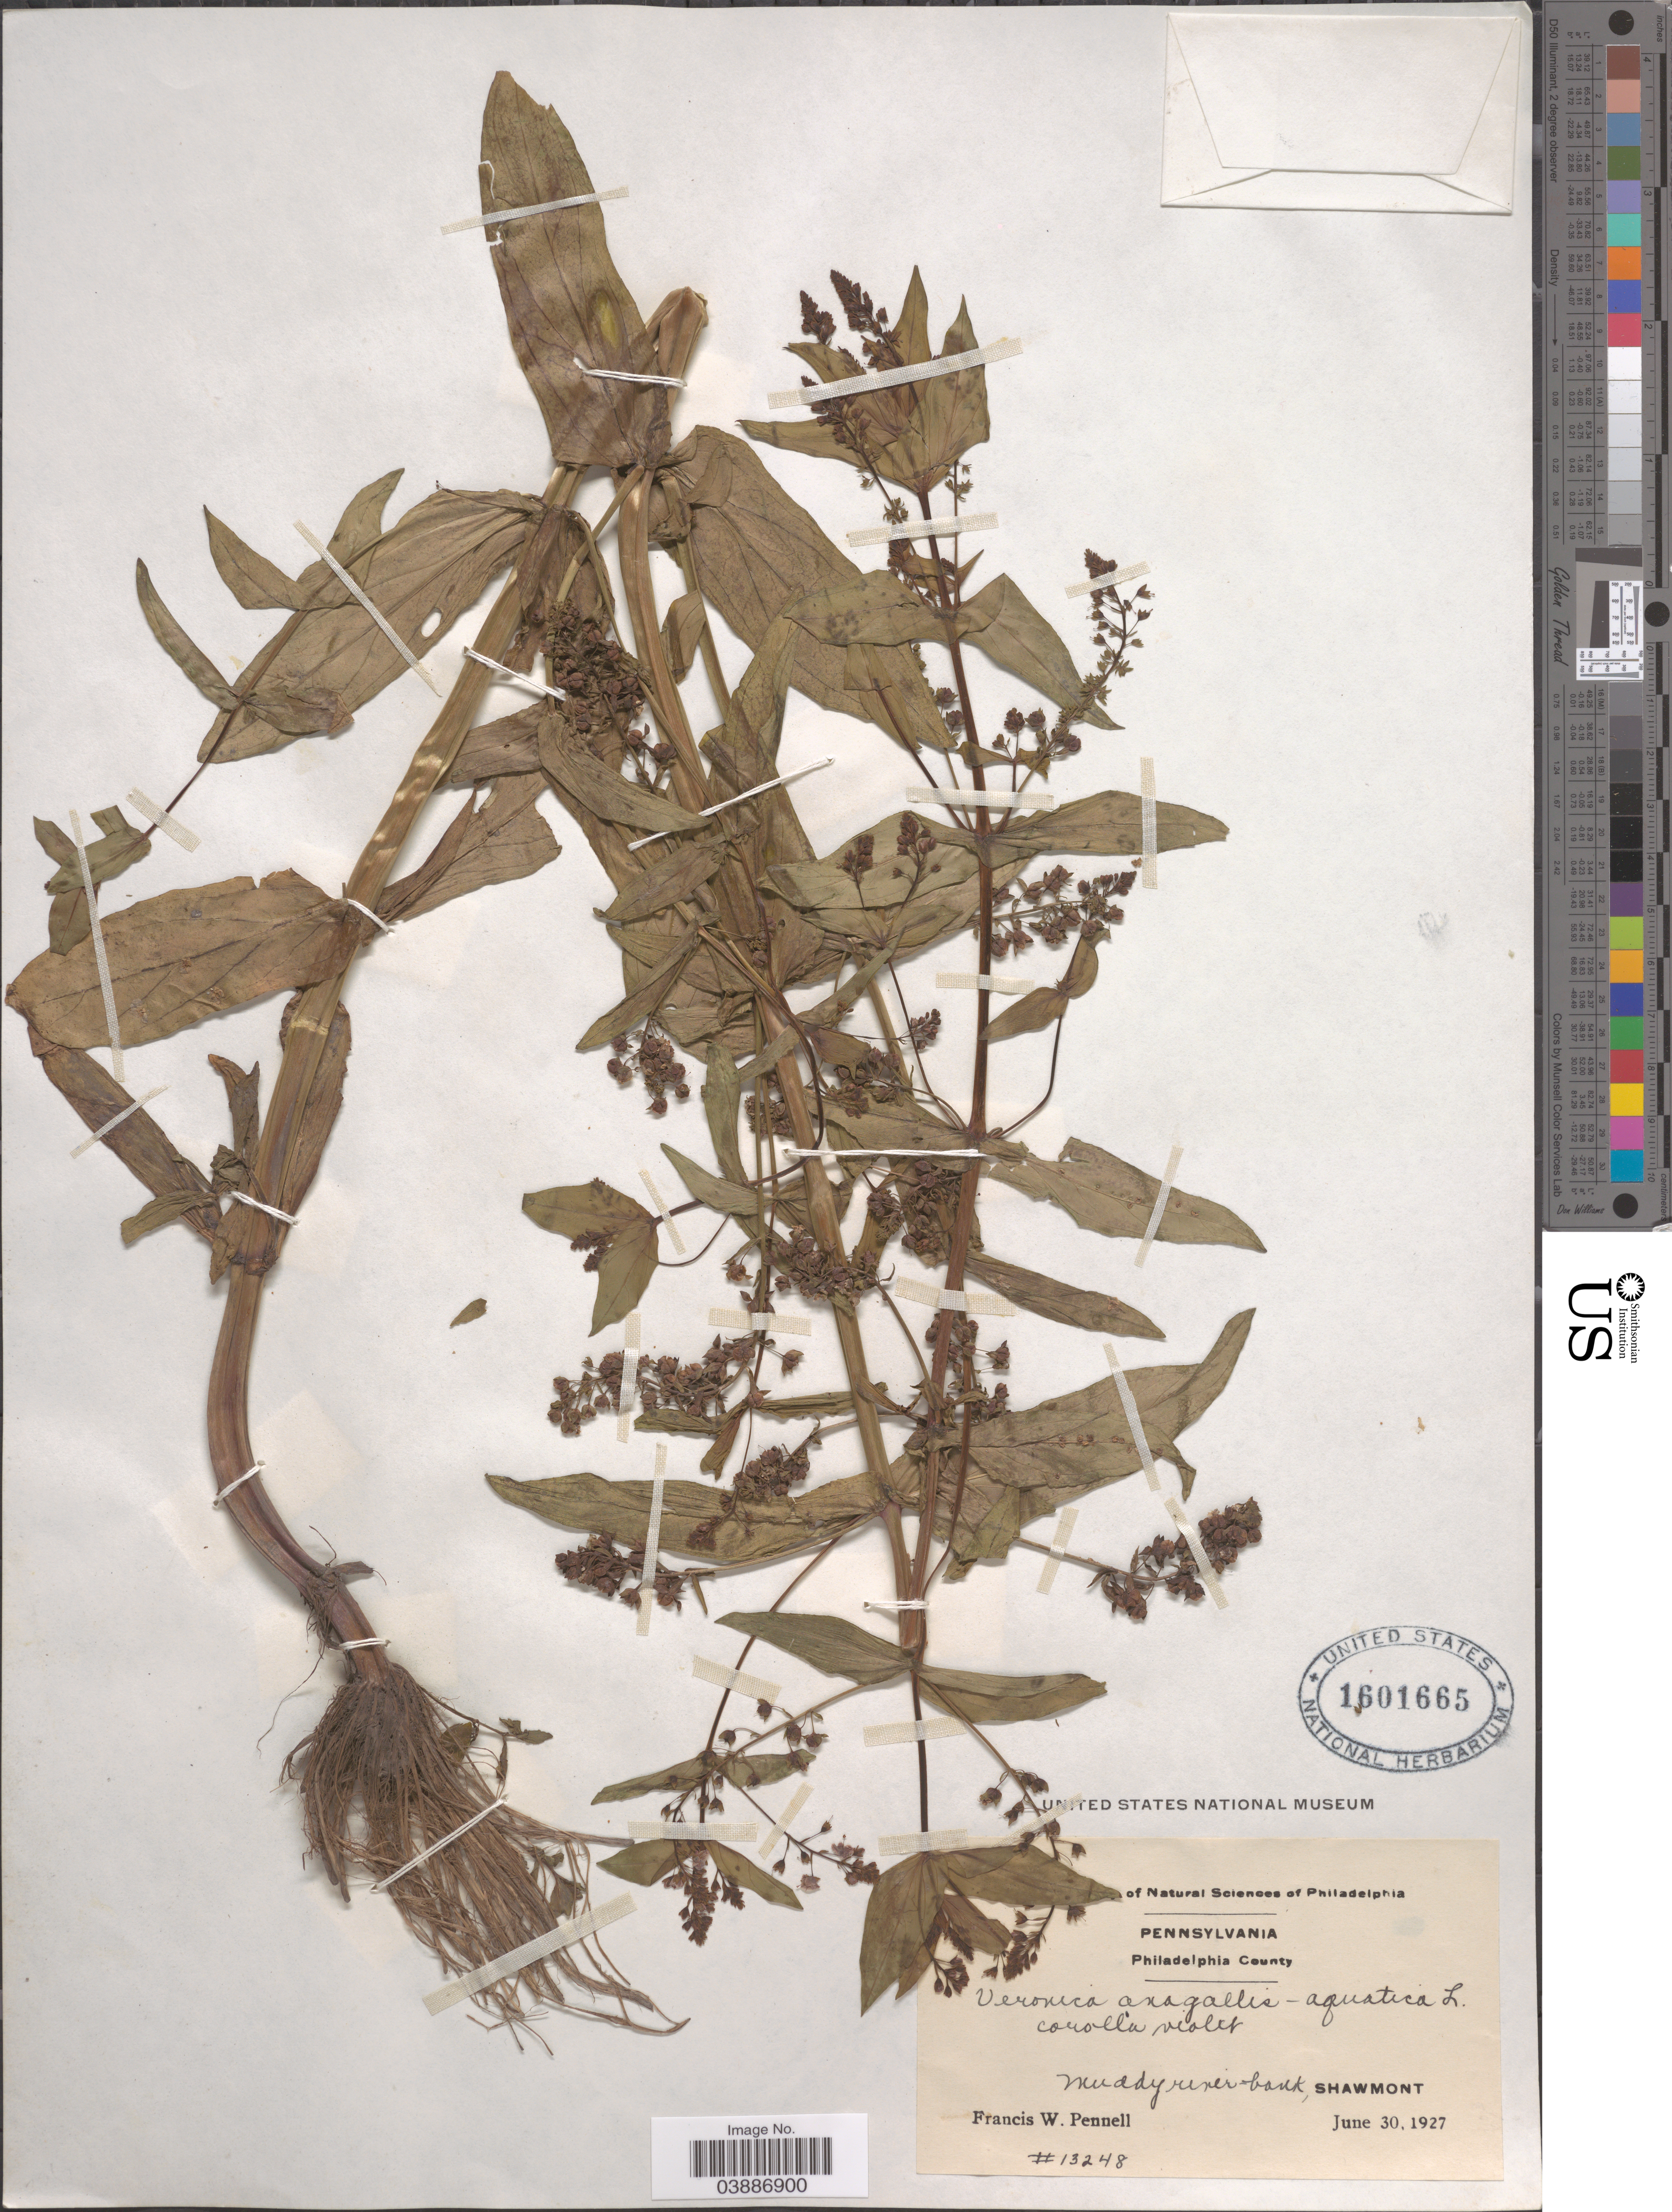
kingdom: Plantae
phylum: Tracheophyta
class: Magnoliopsida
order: Lamiales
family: Plantaginaceae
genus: Veronica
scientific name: Veronica anagallis-aquatica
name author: L.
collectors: F. W. Pennell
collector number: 13248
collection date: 1927-06-30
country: United States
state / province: Pennsylvania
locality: Philadelphia County. Shawmont.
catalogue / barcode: US 1601665